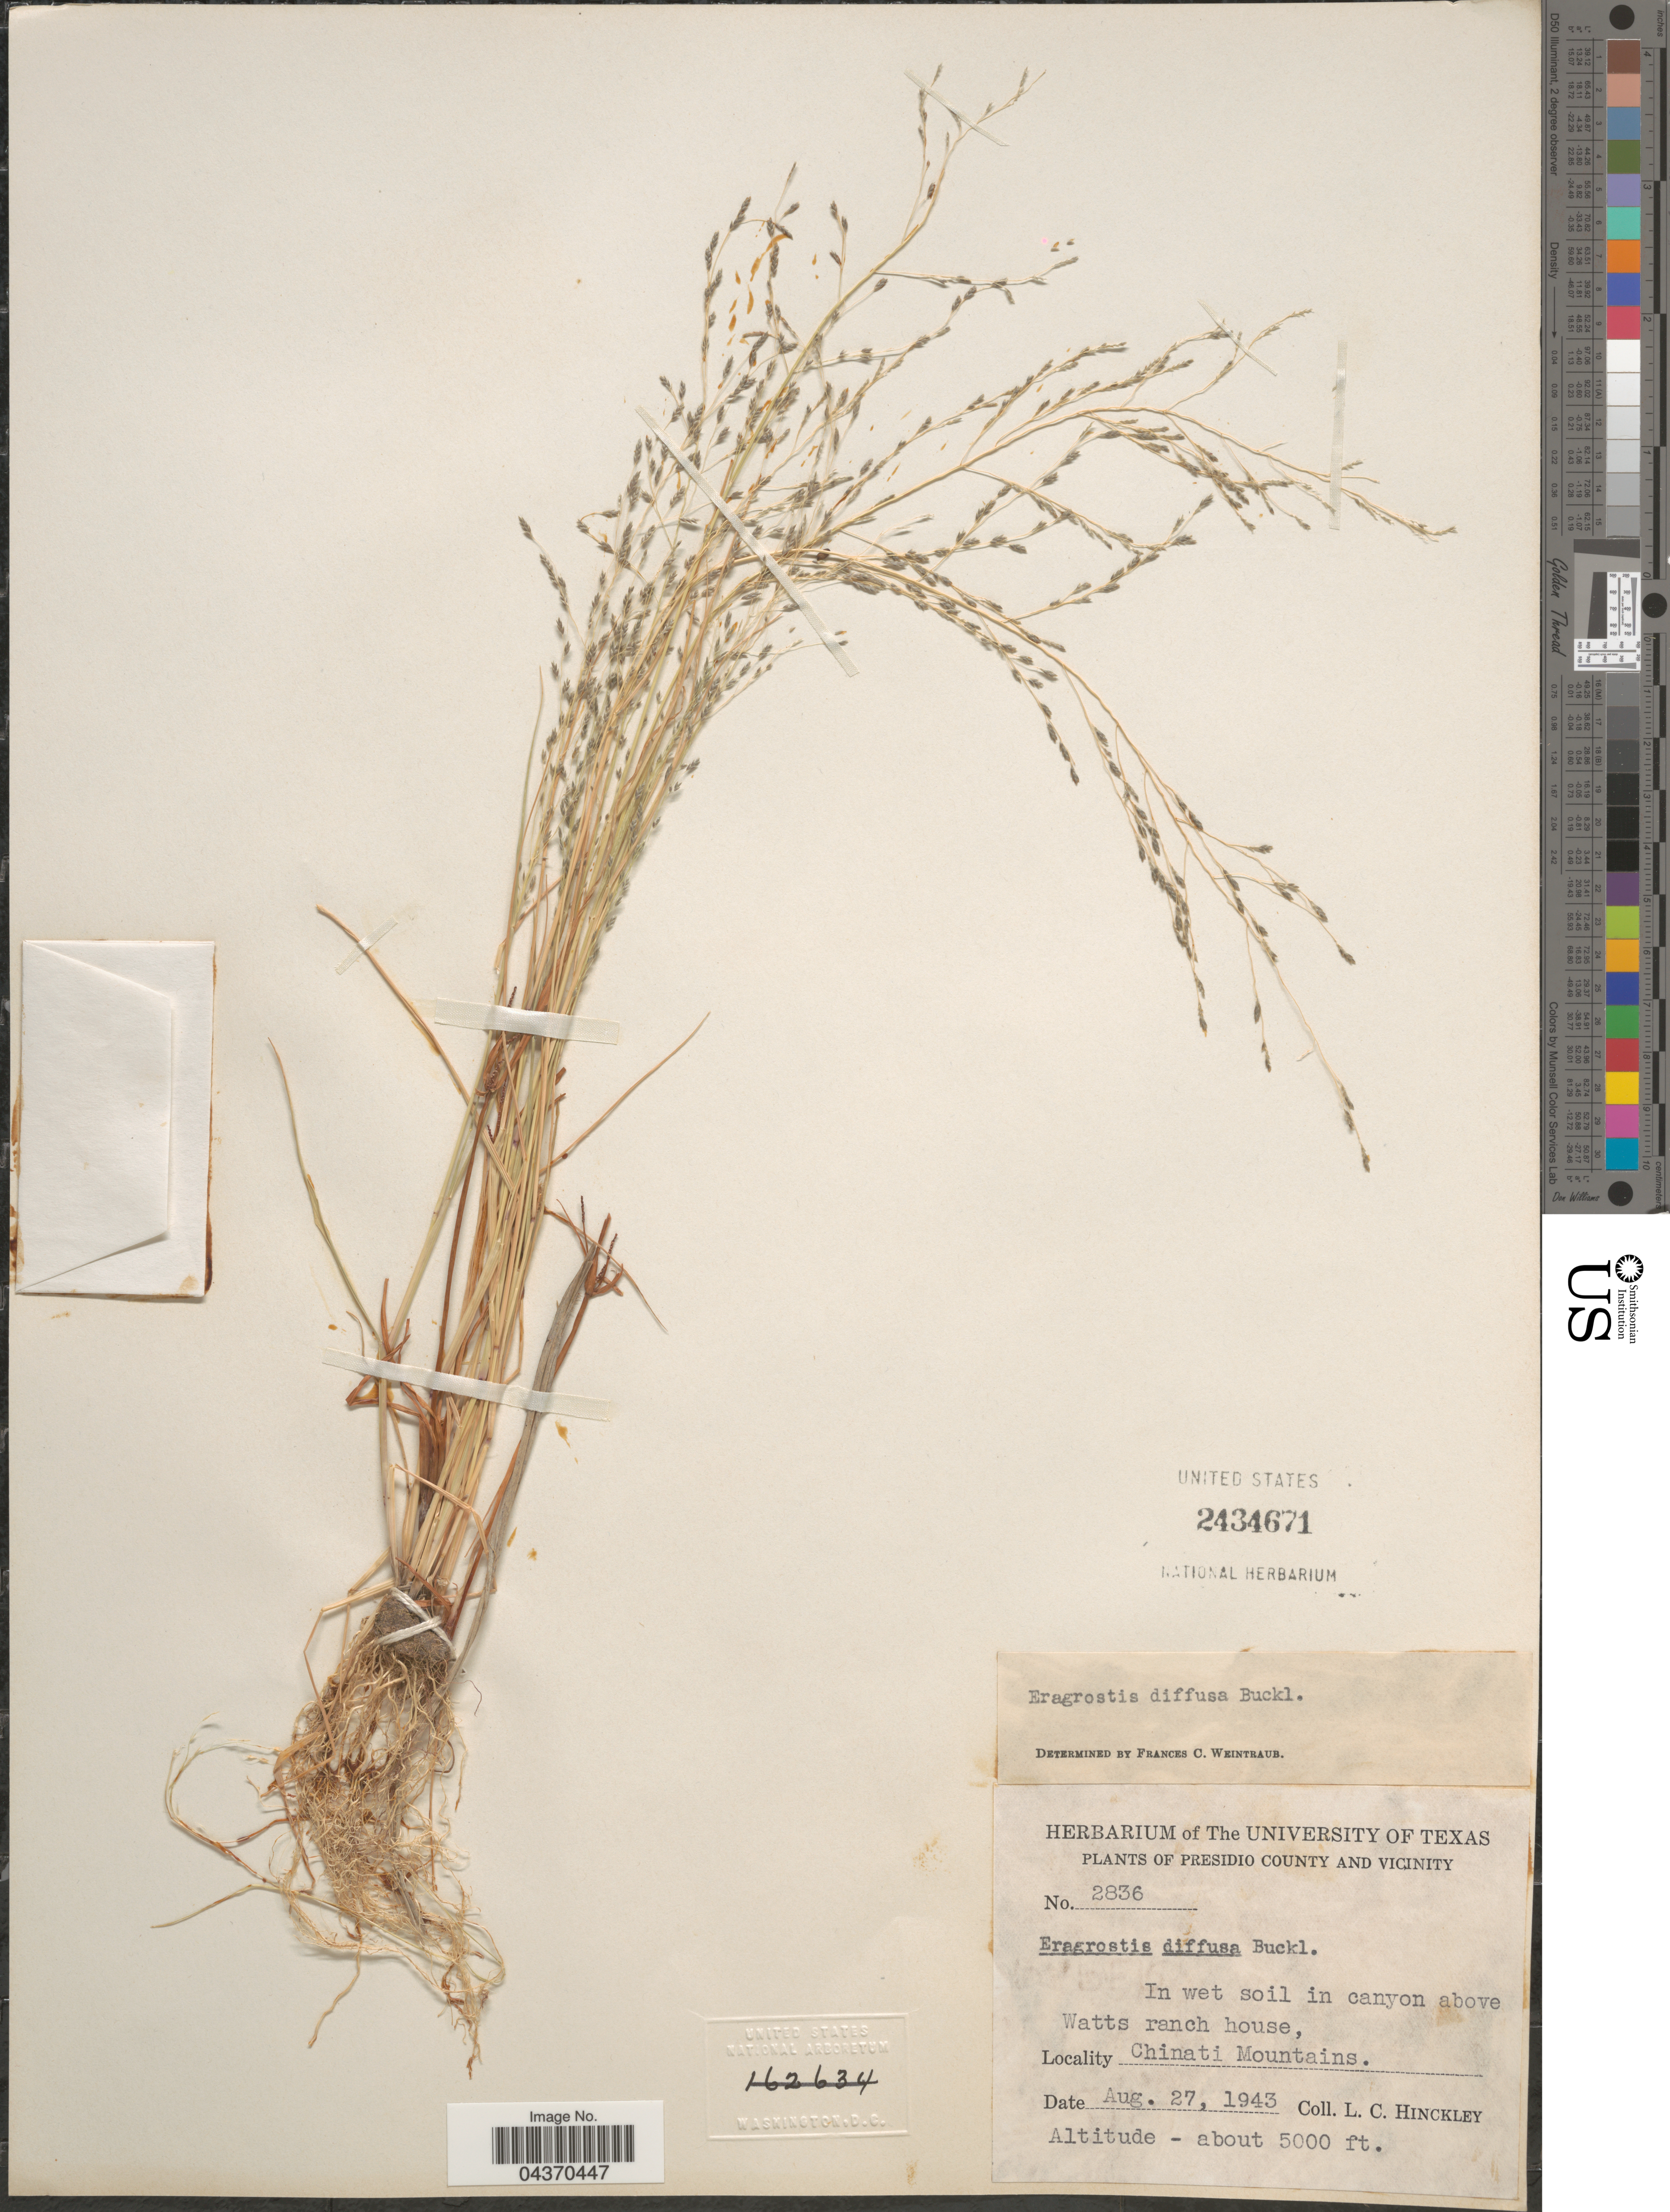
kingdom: Plantae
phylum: Tracheophyta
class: Liliopsida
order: Poales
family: Poaceae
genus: Eragrostis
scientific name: Eragrostis pectinacea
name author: (Michx.) Nees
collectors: L. Hinckley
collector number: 2836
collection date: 1943-08-27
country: United States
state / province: Texas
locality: Presidio County and Vicinity. In wet soil in canyon above Watts ranch house, Chinati Mountains.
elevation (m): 1524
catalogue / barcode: US 2434671